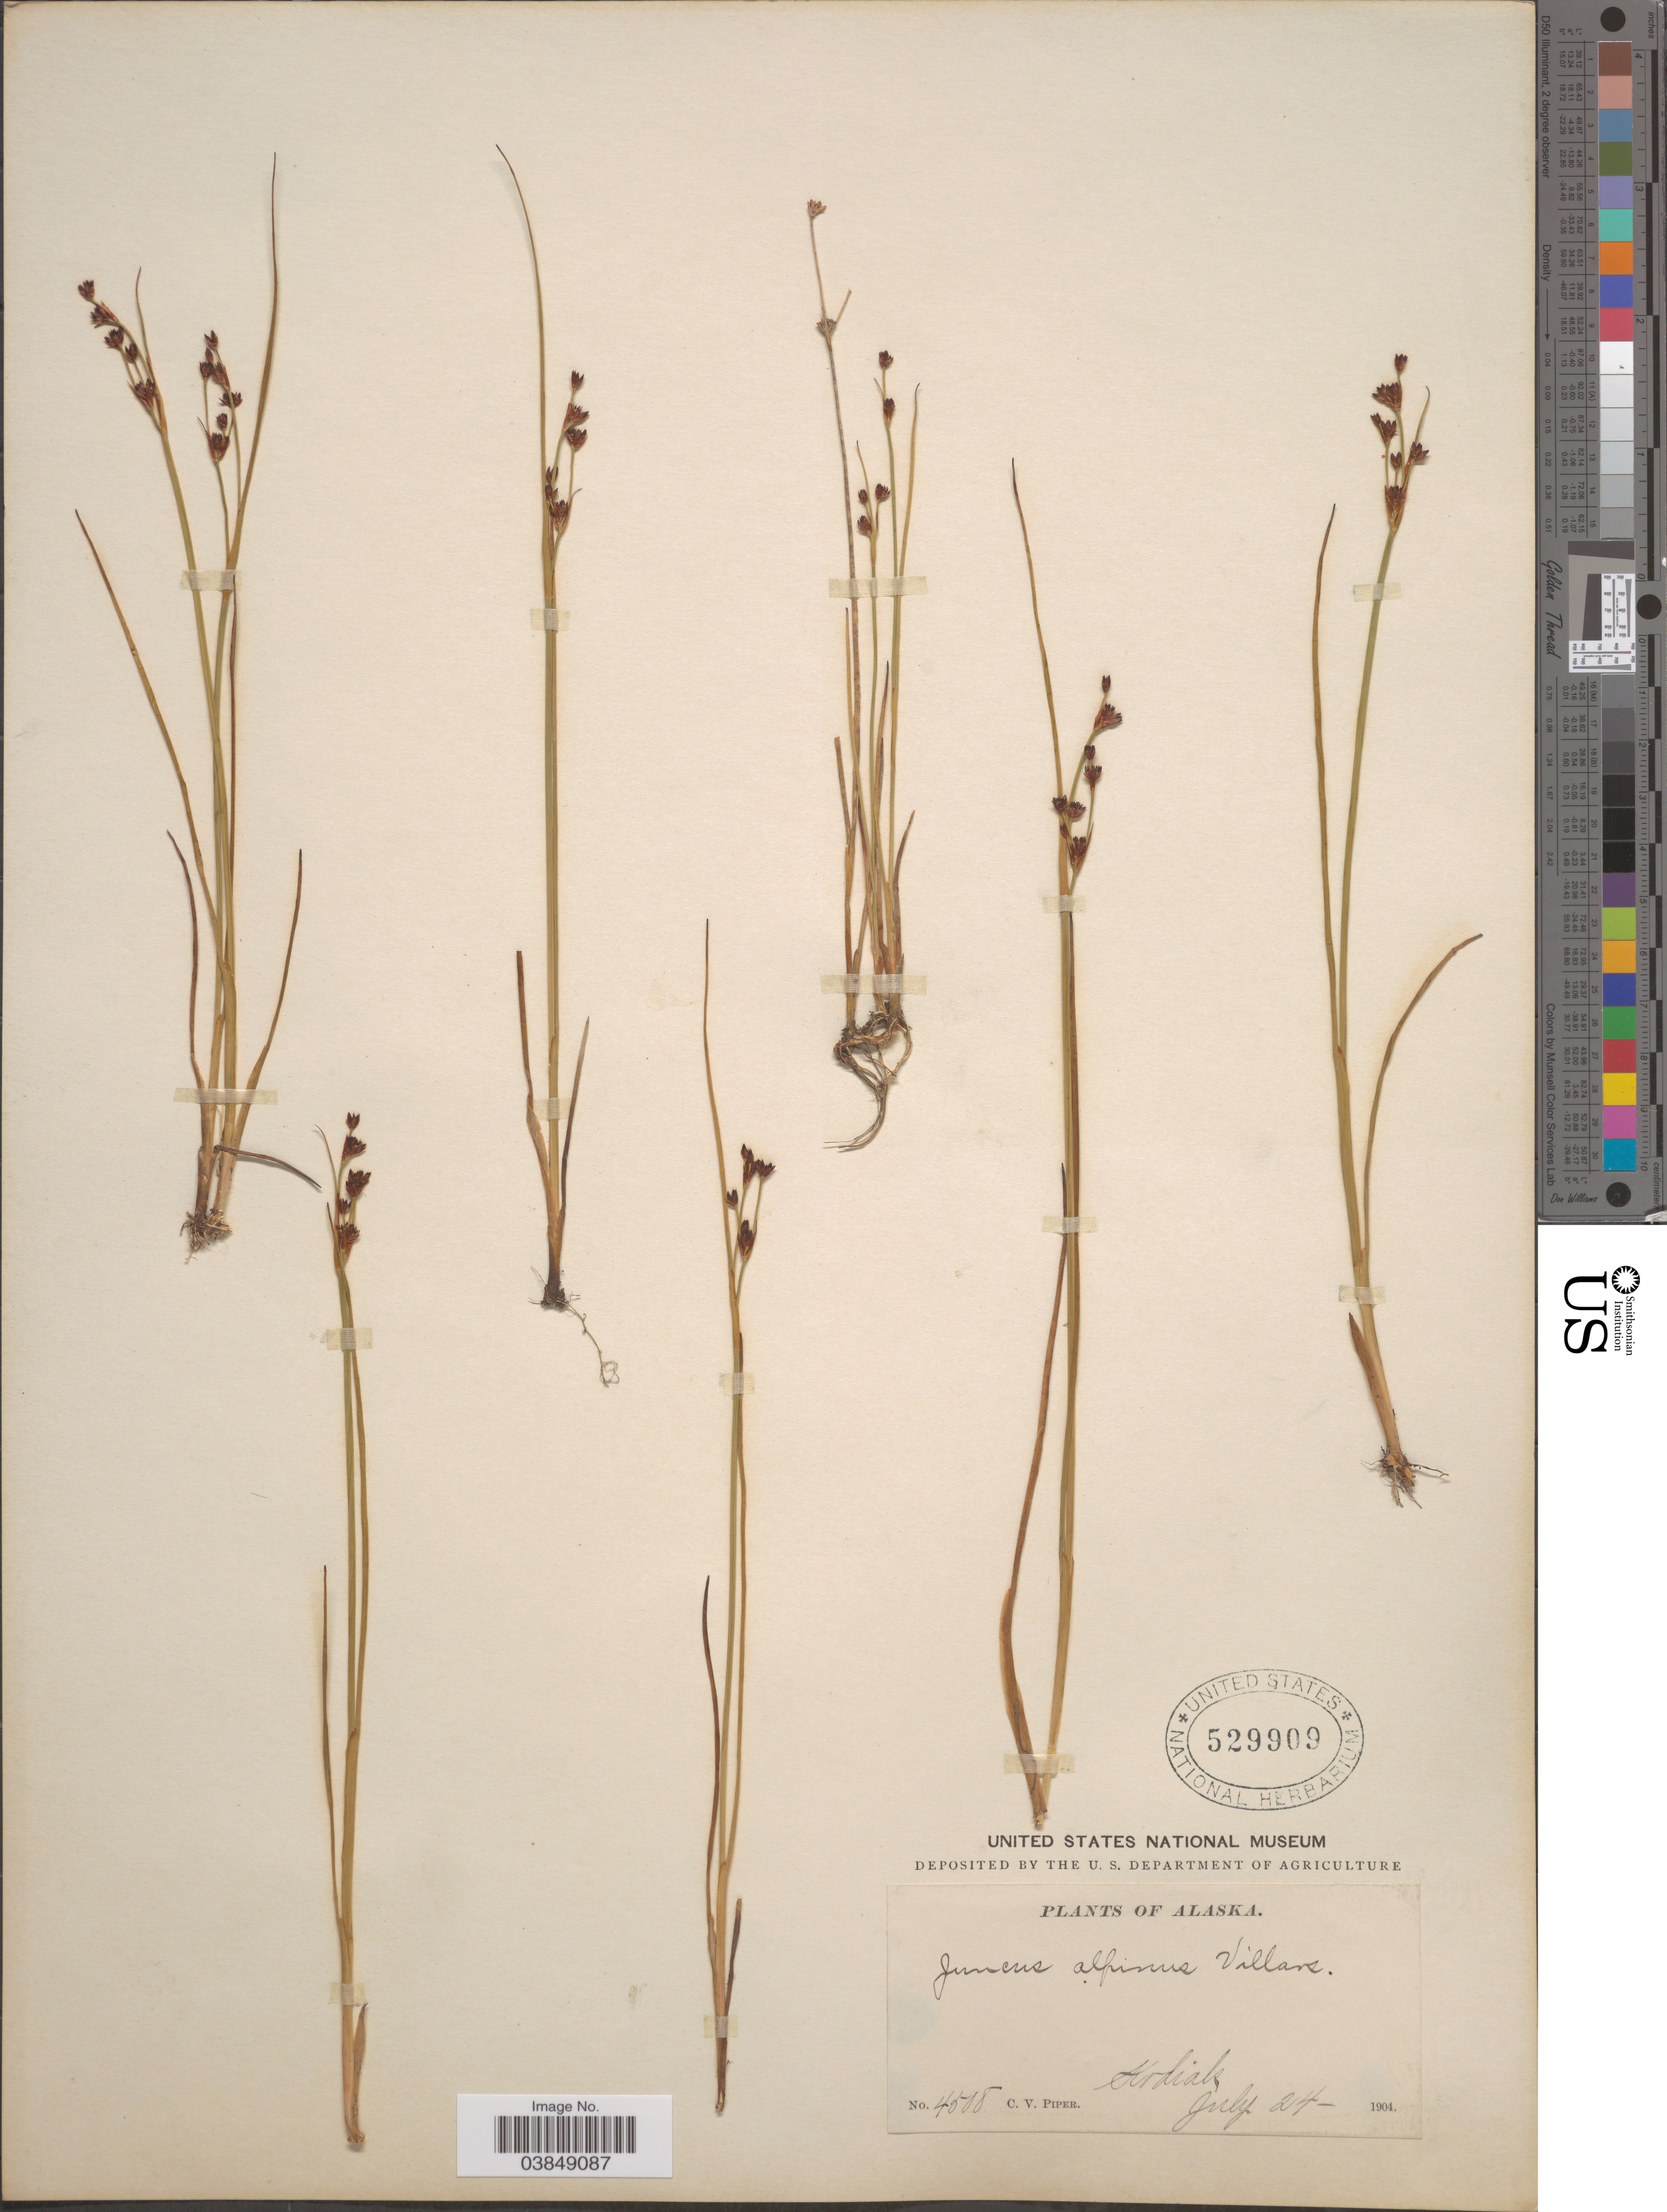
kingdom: Plantae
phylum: Tracheophyta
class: Liliopsida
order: Poales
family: Juncaceae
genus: Juncus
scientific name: Juncus alpinus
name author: Vill.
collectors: C. V. Piper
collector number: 4508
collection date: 1904-07-24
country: United States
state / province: Alaska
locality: Kodiak.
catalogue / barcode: US 529909